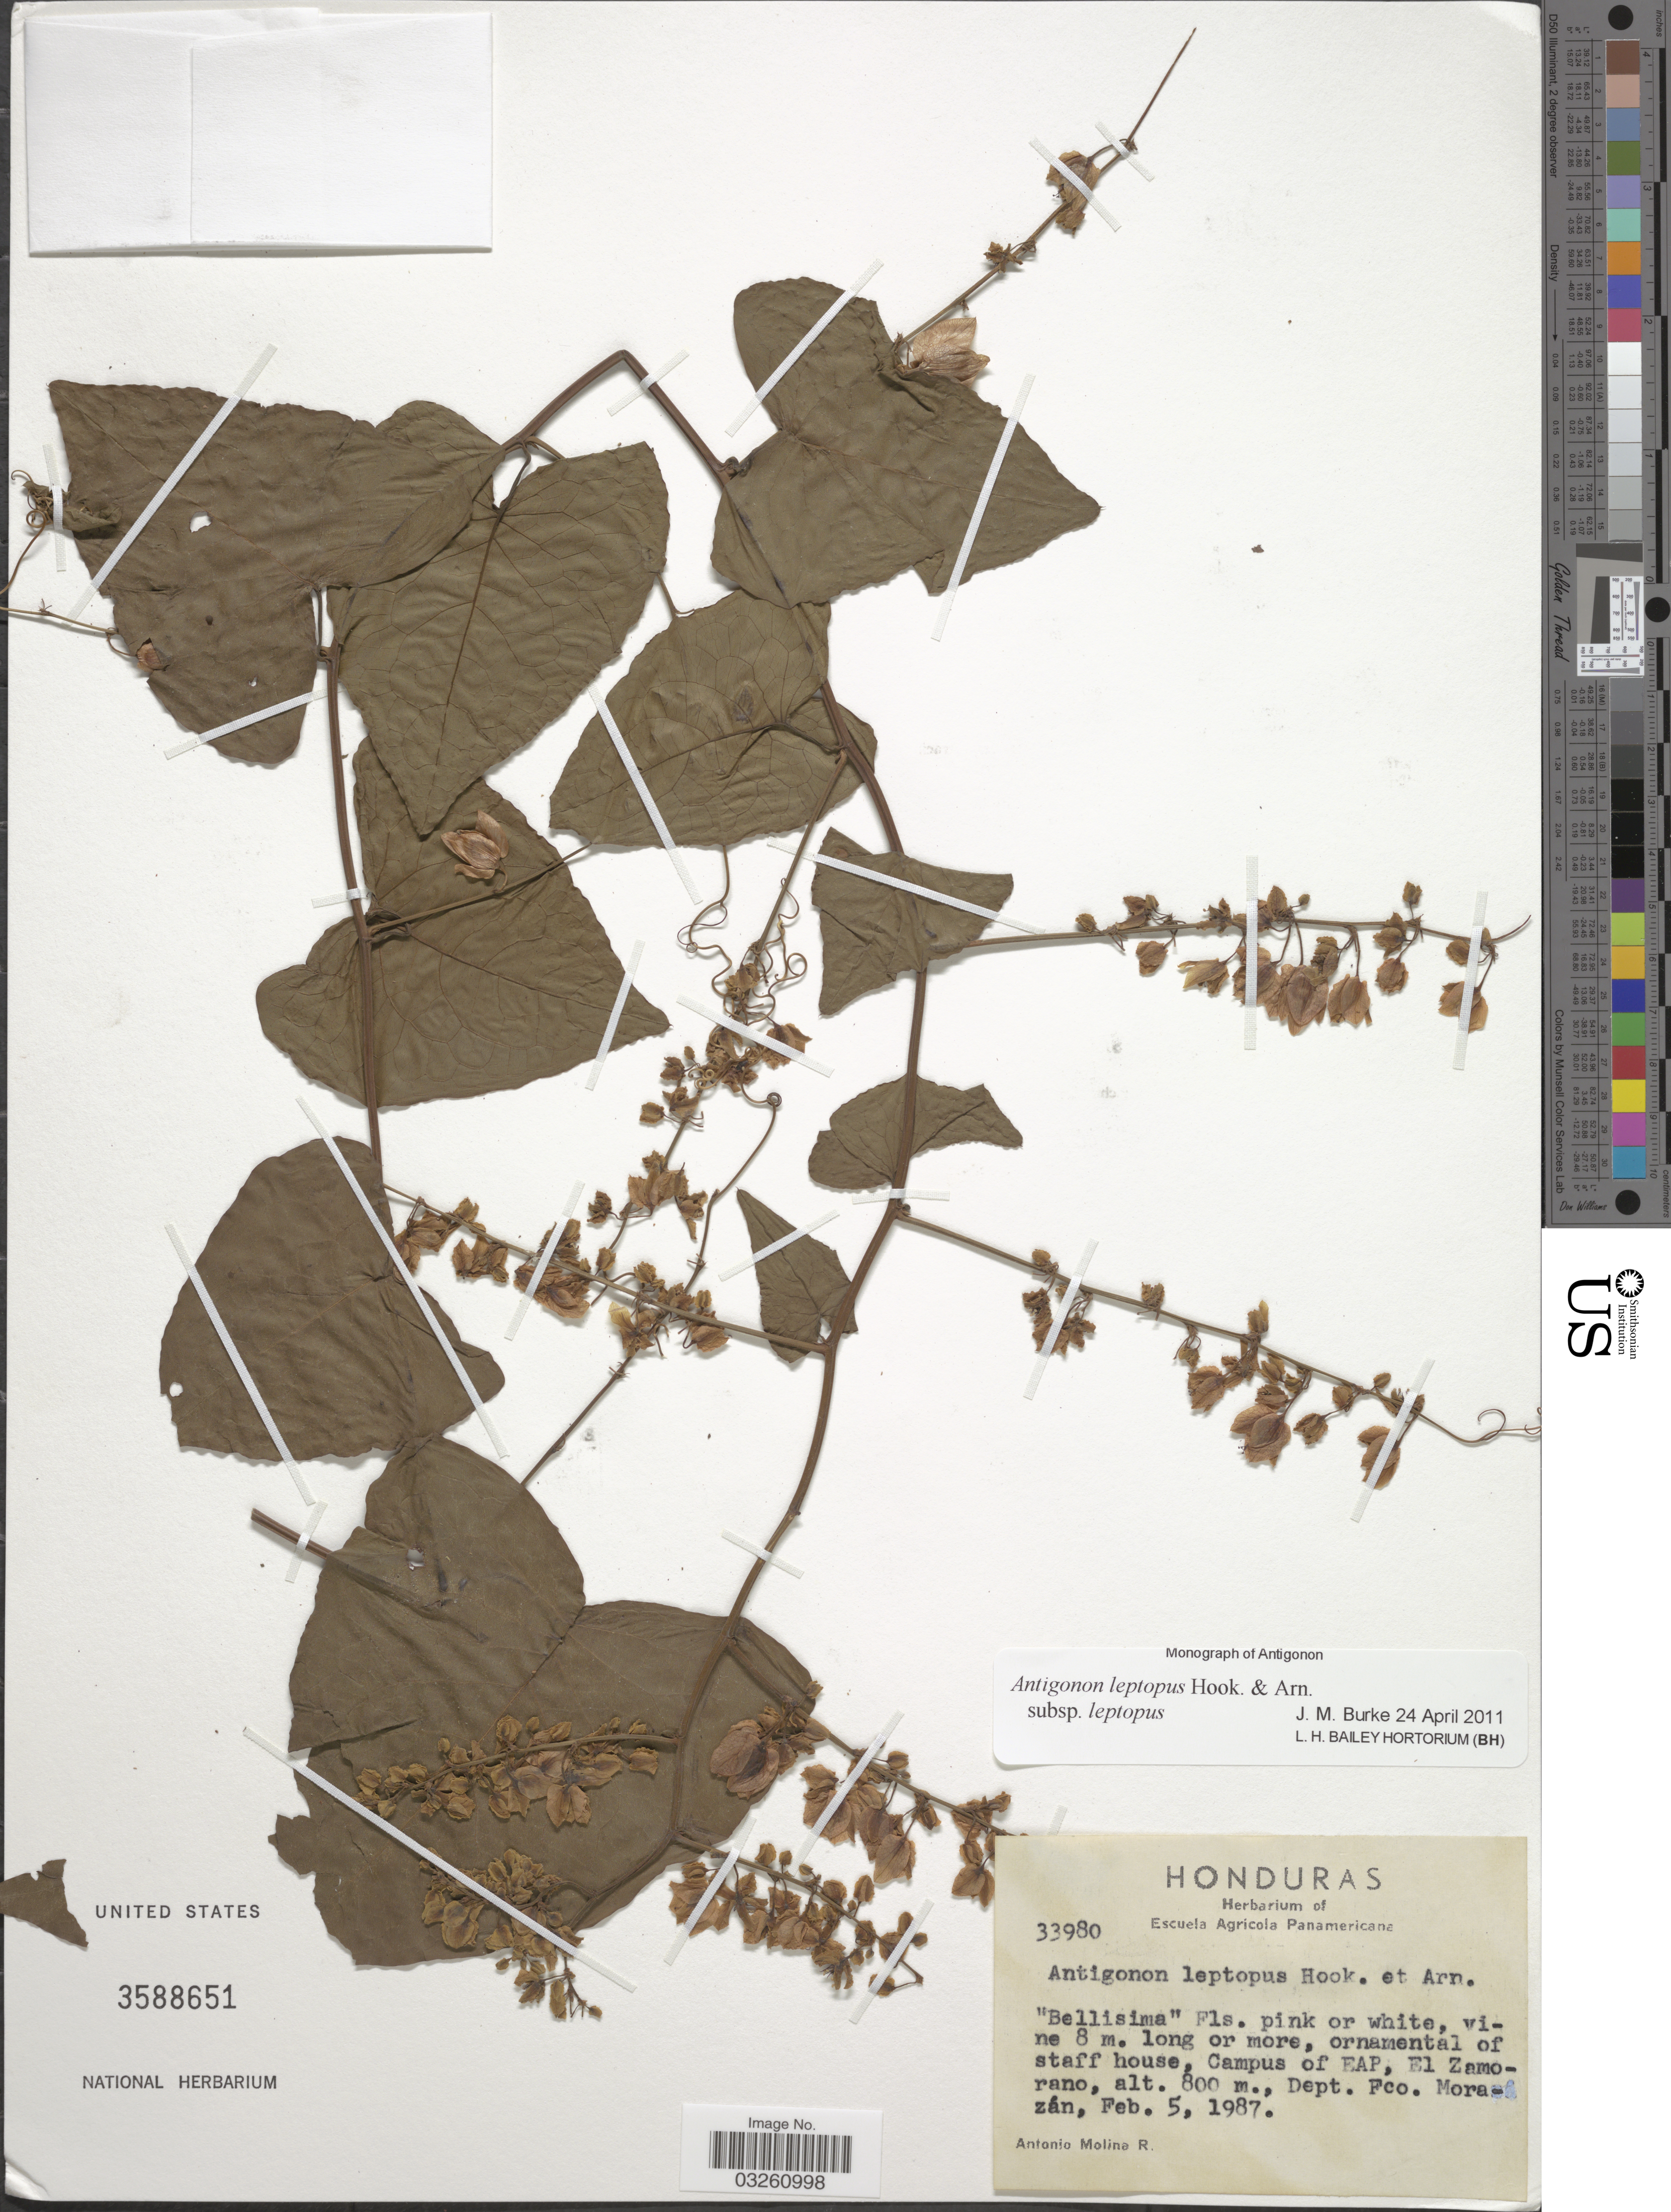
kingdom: Plantae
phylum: Tracheophyta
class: Magnoliopsida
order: Caryophyllales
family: Polygonaceae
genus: Antigonon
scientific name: Antigonon leptopus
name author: Hook. & Arn.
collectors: A. Molina R.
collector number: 33980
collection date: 1987-02-05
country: Honduras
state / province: Fco. Morazán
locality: Campus of EAP, El Zamorano, Dept. Fco. Morazán.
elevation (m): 800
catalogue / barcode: US 3588651